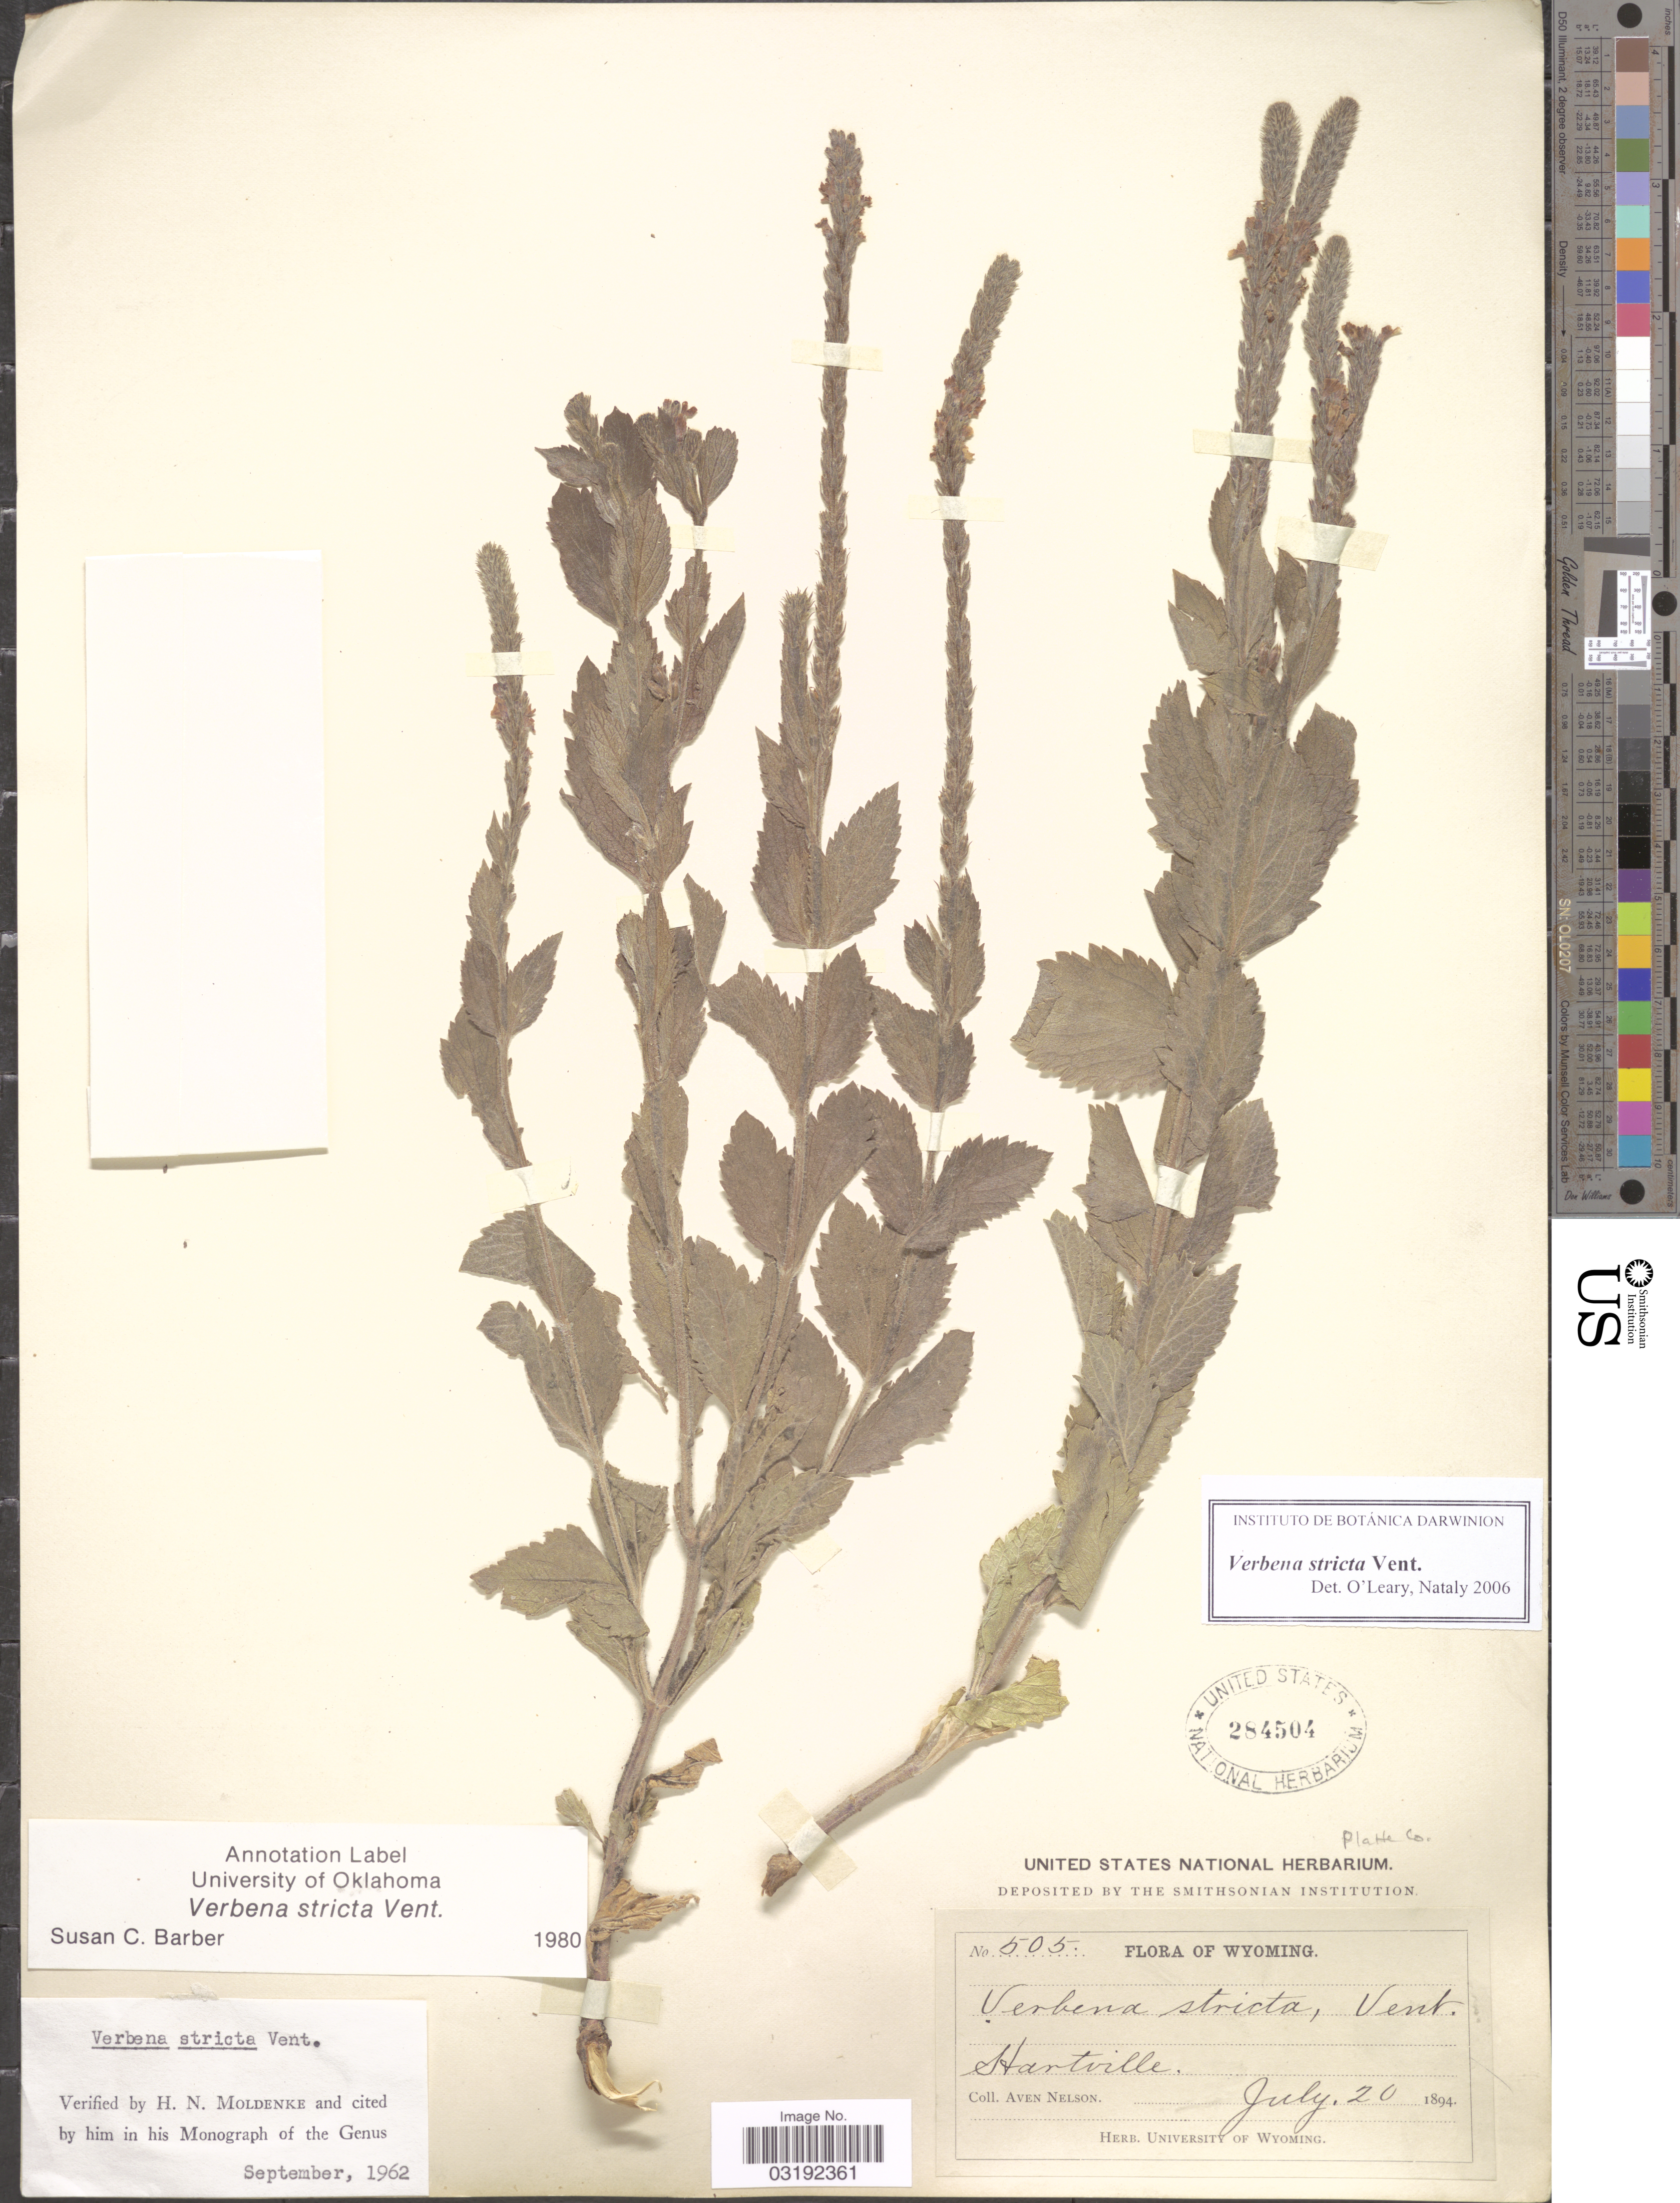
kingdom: Plantae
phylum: Tracheophyta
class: Magnoliopsida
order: Lamiales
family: Verbenaceae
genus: Verbena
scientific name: Verbena stricta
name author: Vent.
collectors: A. Nelson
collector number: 505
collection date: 1894-07-20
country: United States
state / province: Wyoming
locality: Hartville. Platte Co.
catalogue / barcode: US 284504